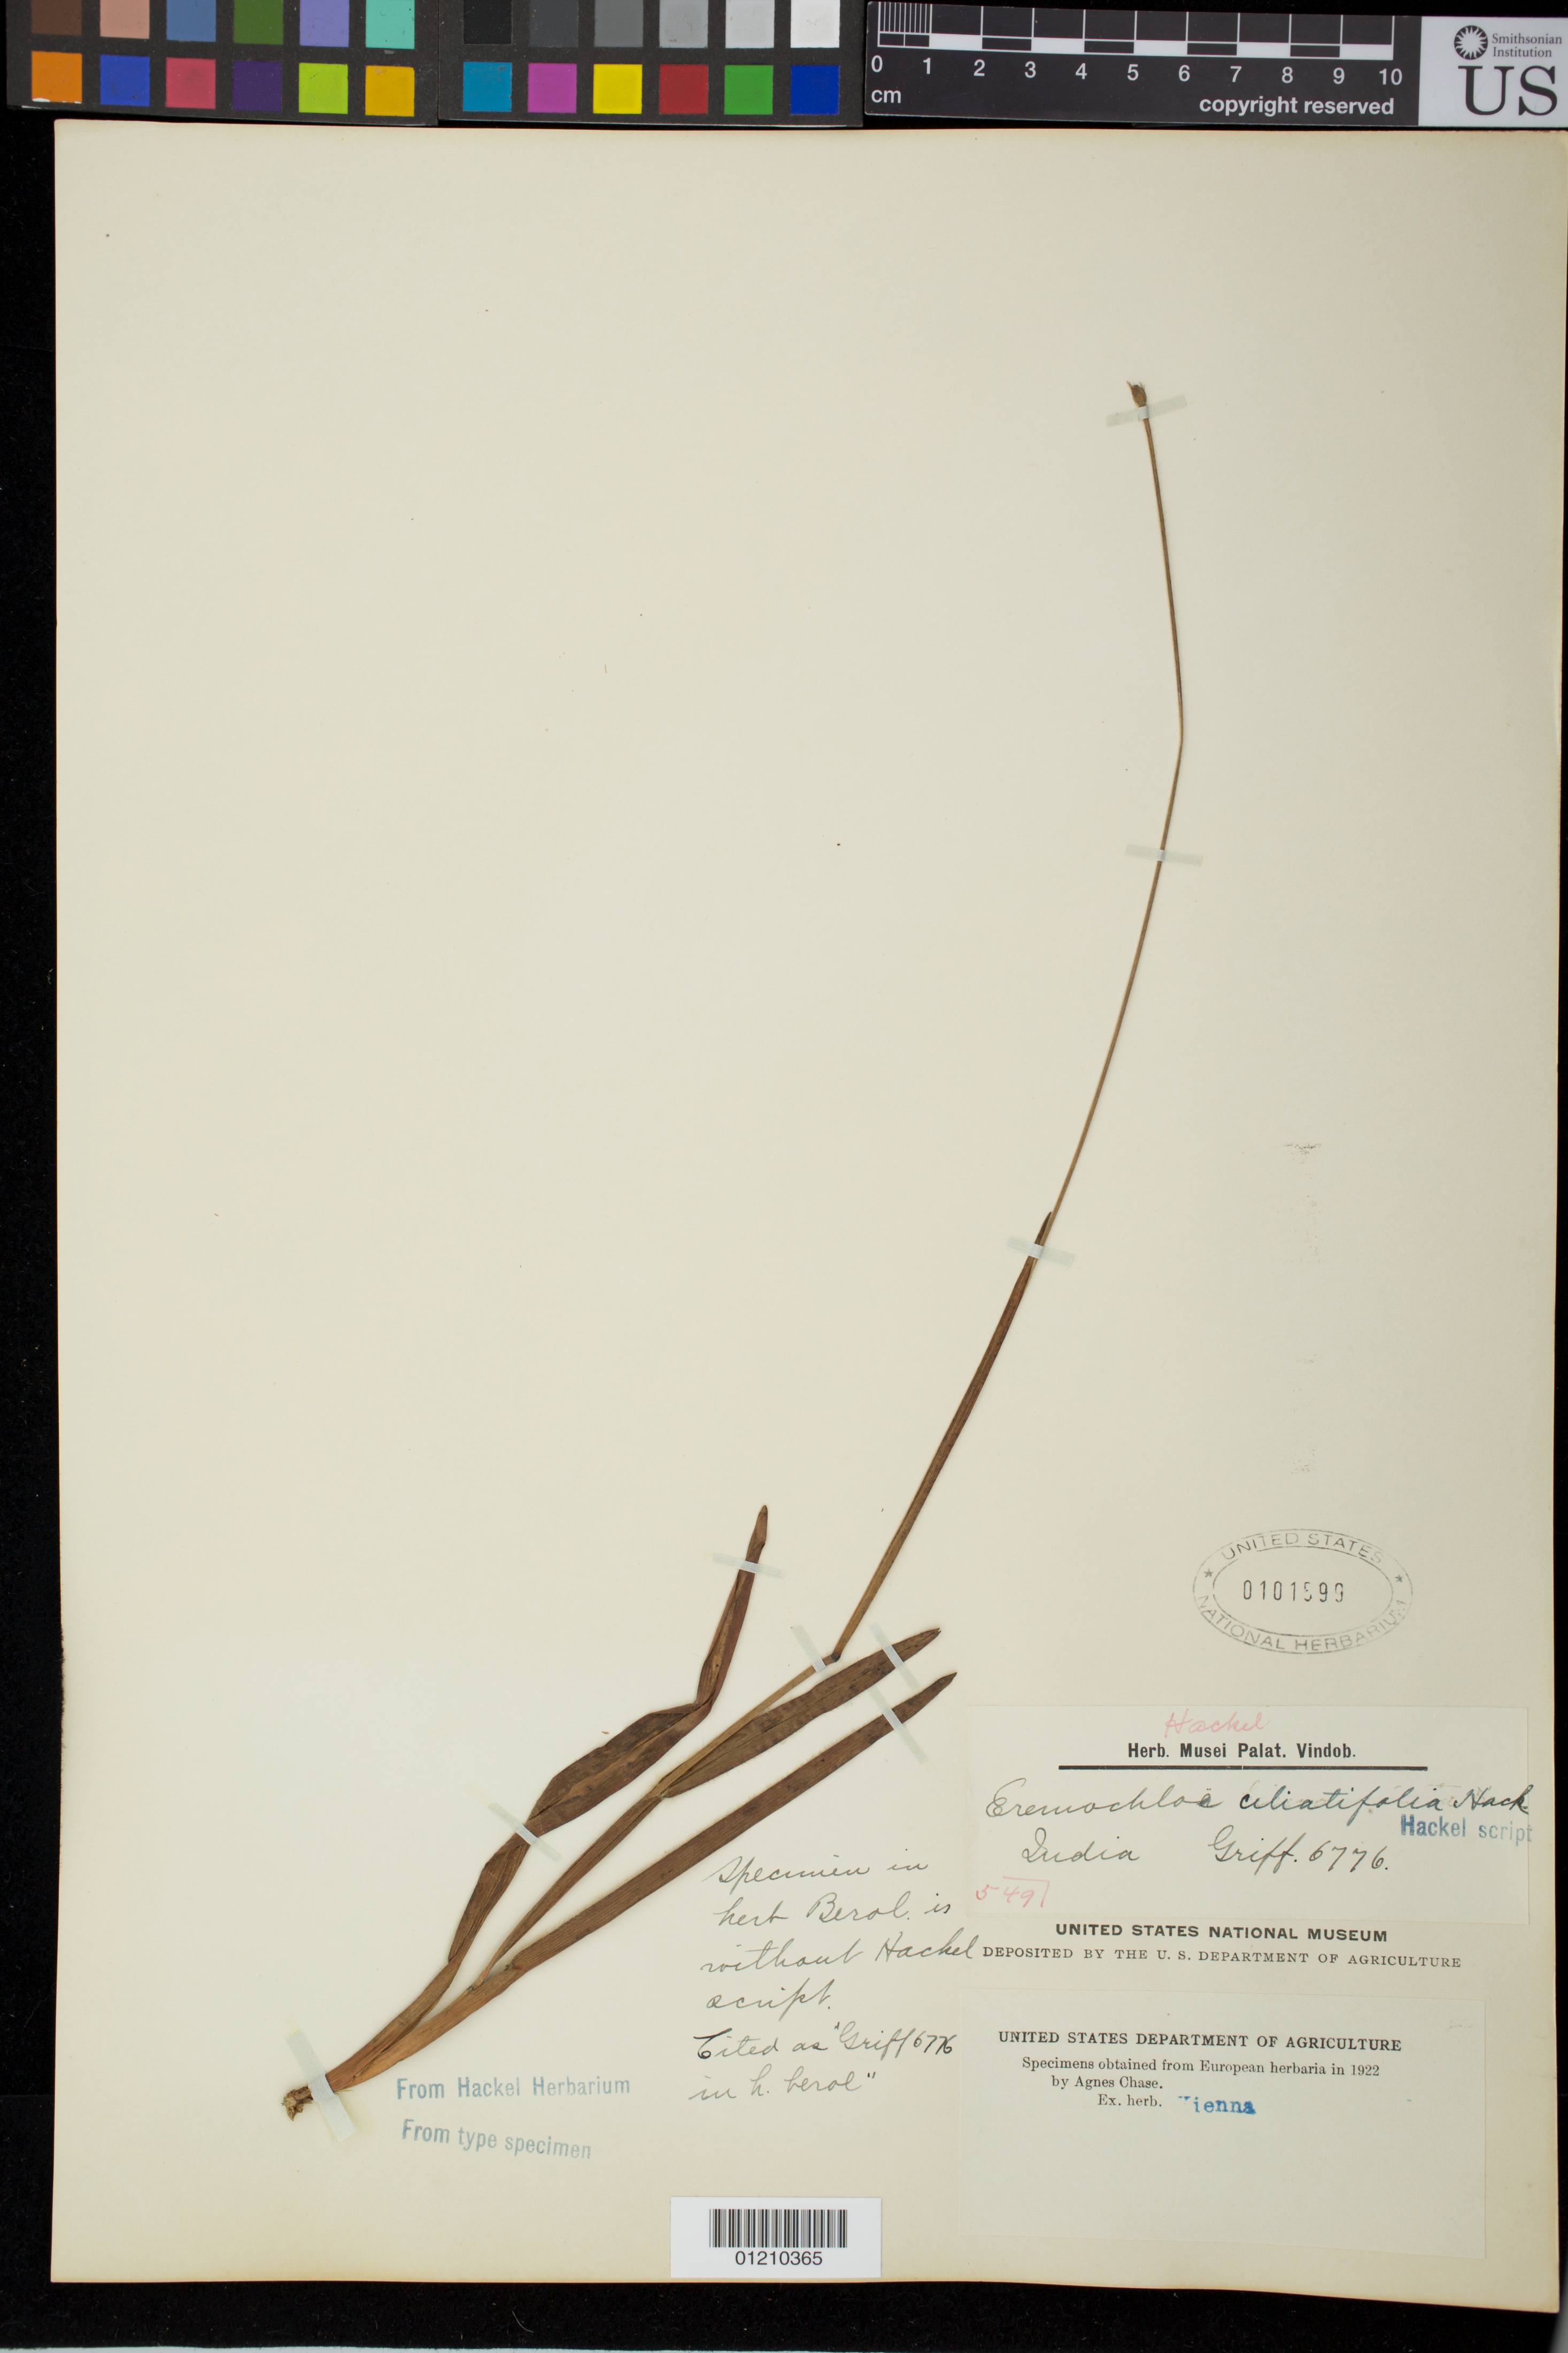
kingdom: Plantae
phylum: Tracheophyta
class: Liliopsida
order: Poales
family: Poaceae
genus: Eremochloa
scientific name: Eremochloa ciliatifolia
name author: Hack. in A. DC.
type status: Isotype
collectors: W. Griffith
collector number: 6776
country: India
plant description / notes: Fragmentary material of type specimen ex herb. Vienna.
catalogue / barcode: US 101599